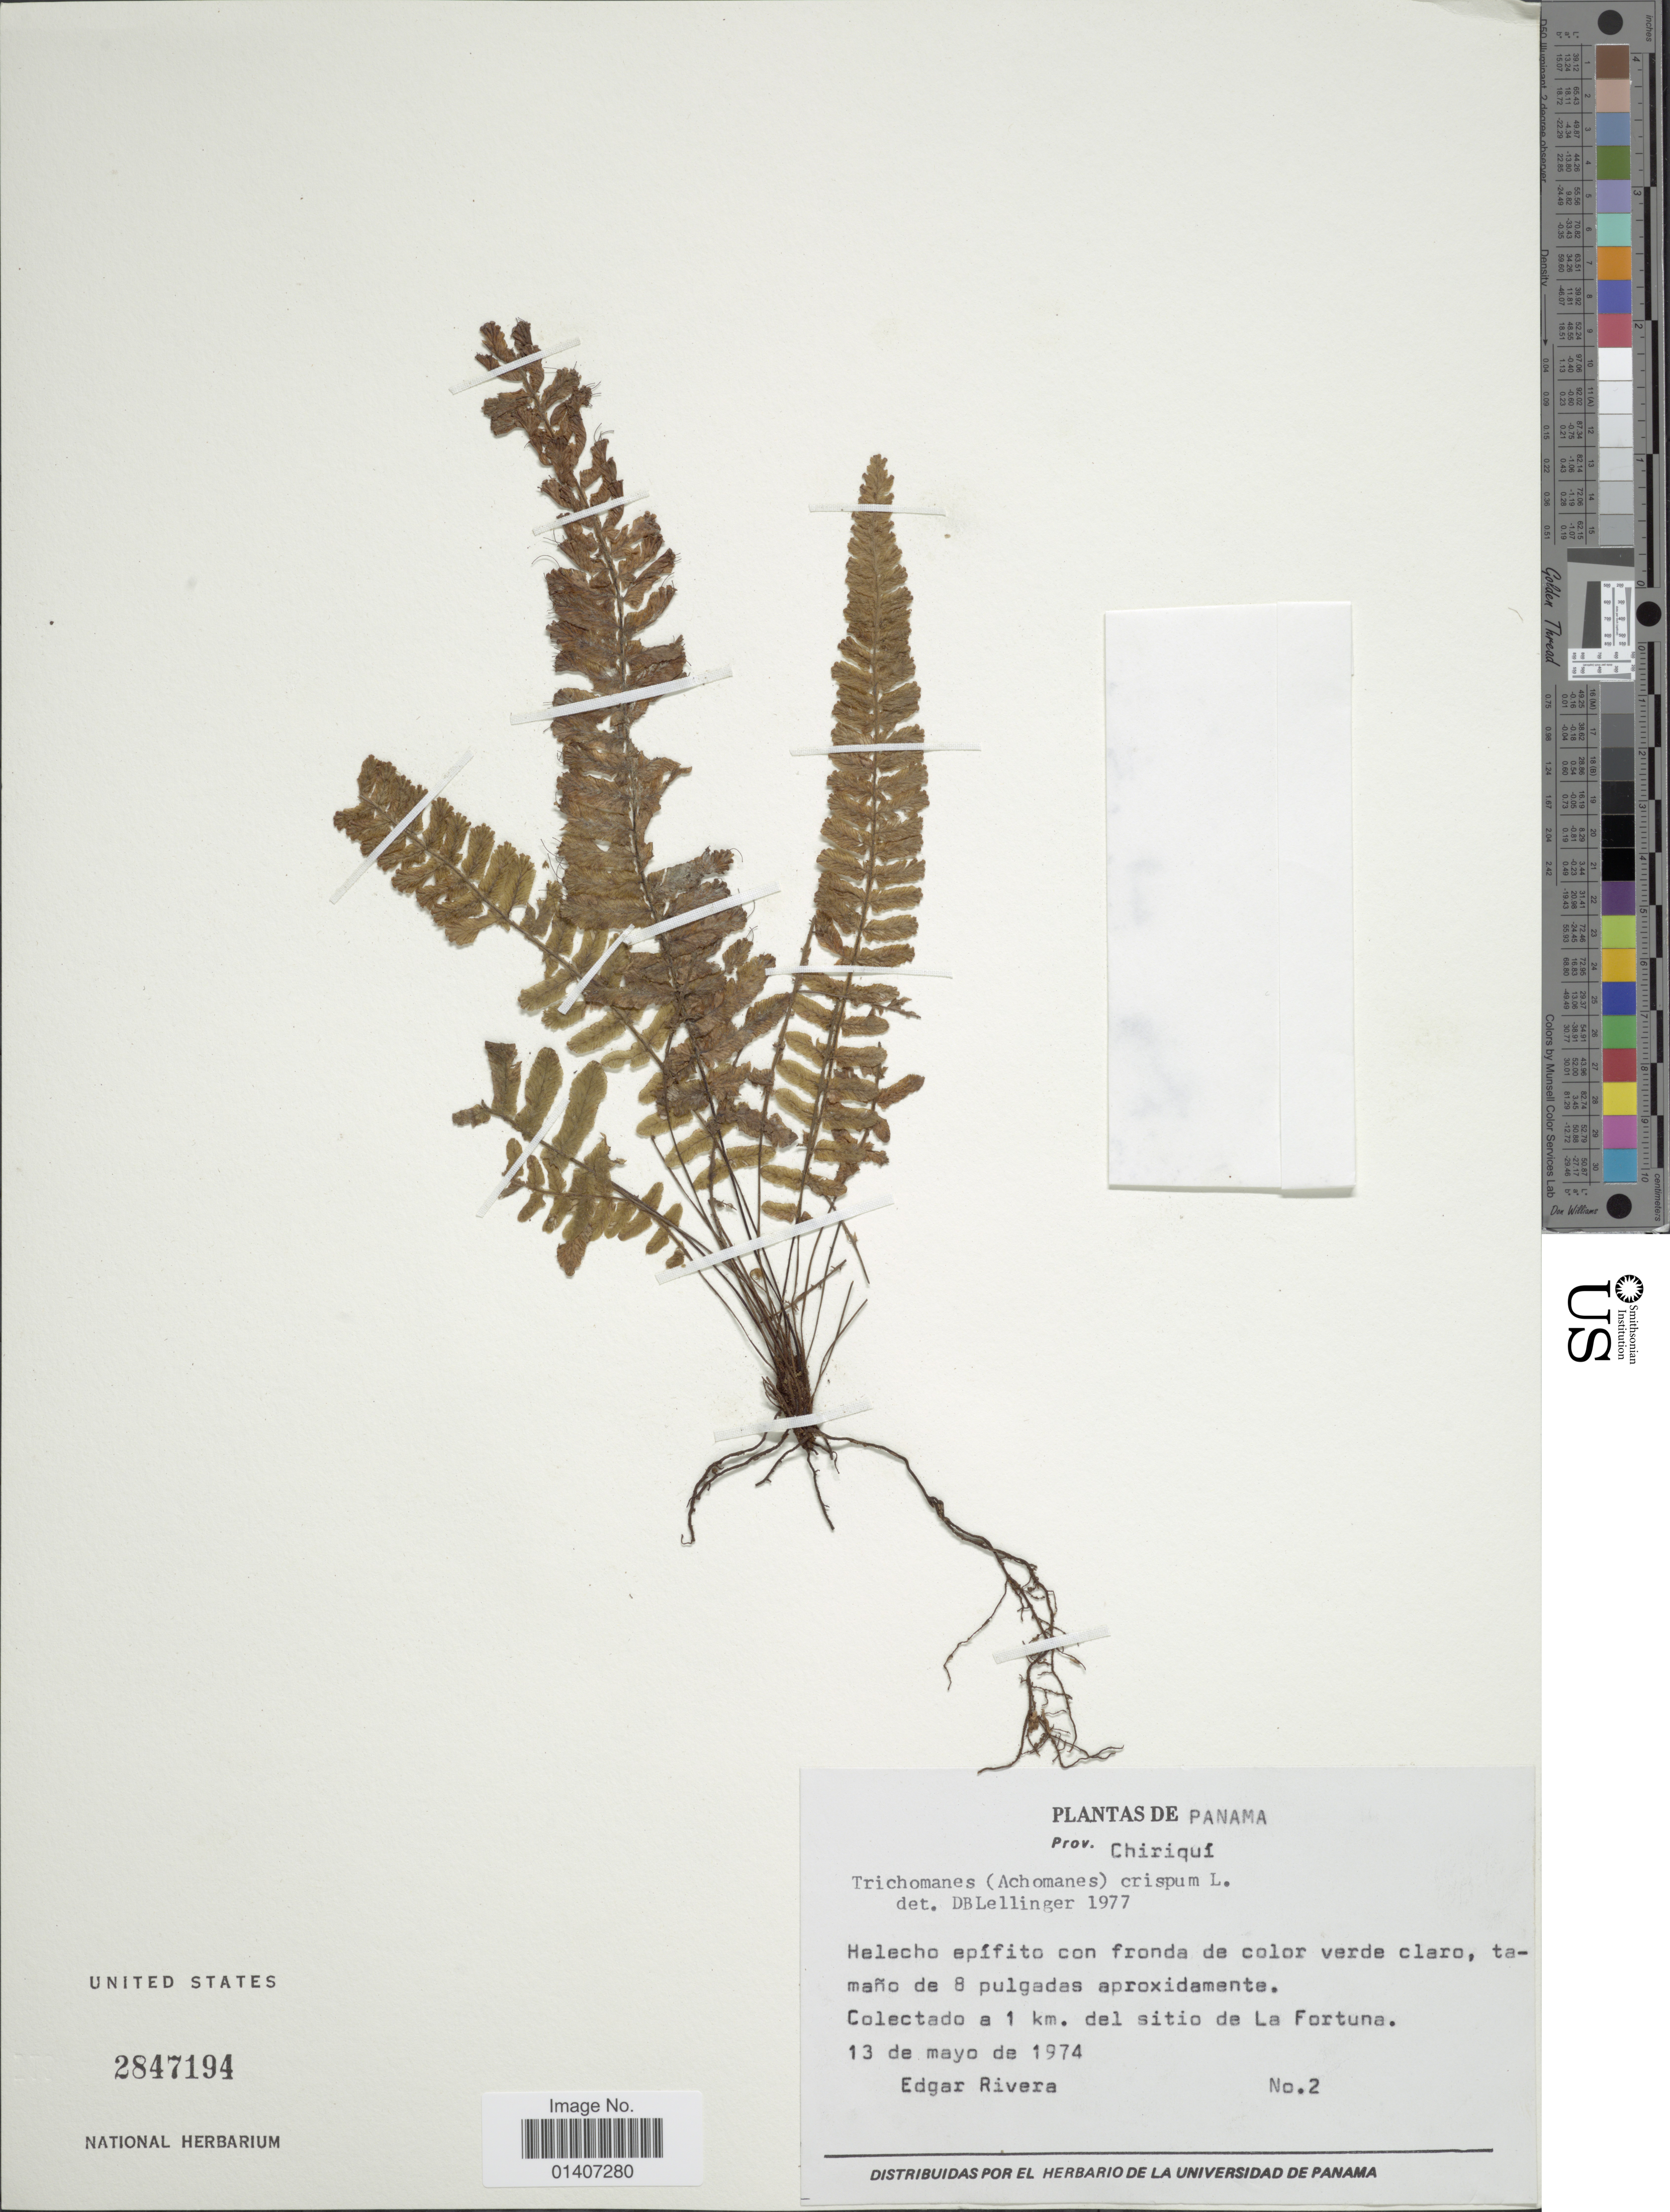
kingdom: Plantae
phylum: Tracheophyta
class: Polypodiopsida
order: Hymenophyllales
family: Hymenophyllaceae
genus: Trichomanes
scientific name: Trichomanes crispum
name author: L.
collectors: E. Rivera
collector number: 2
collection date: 1974-05-13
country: Panama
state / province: Chiriqui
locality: Colectado a 1km del sitio de La Fortuna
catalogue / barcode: US 2847194